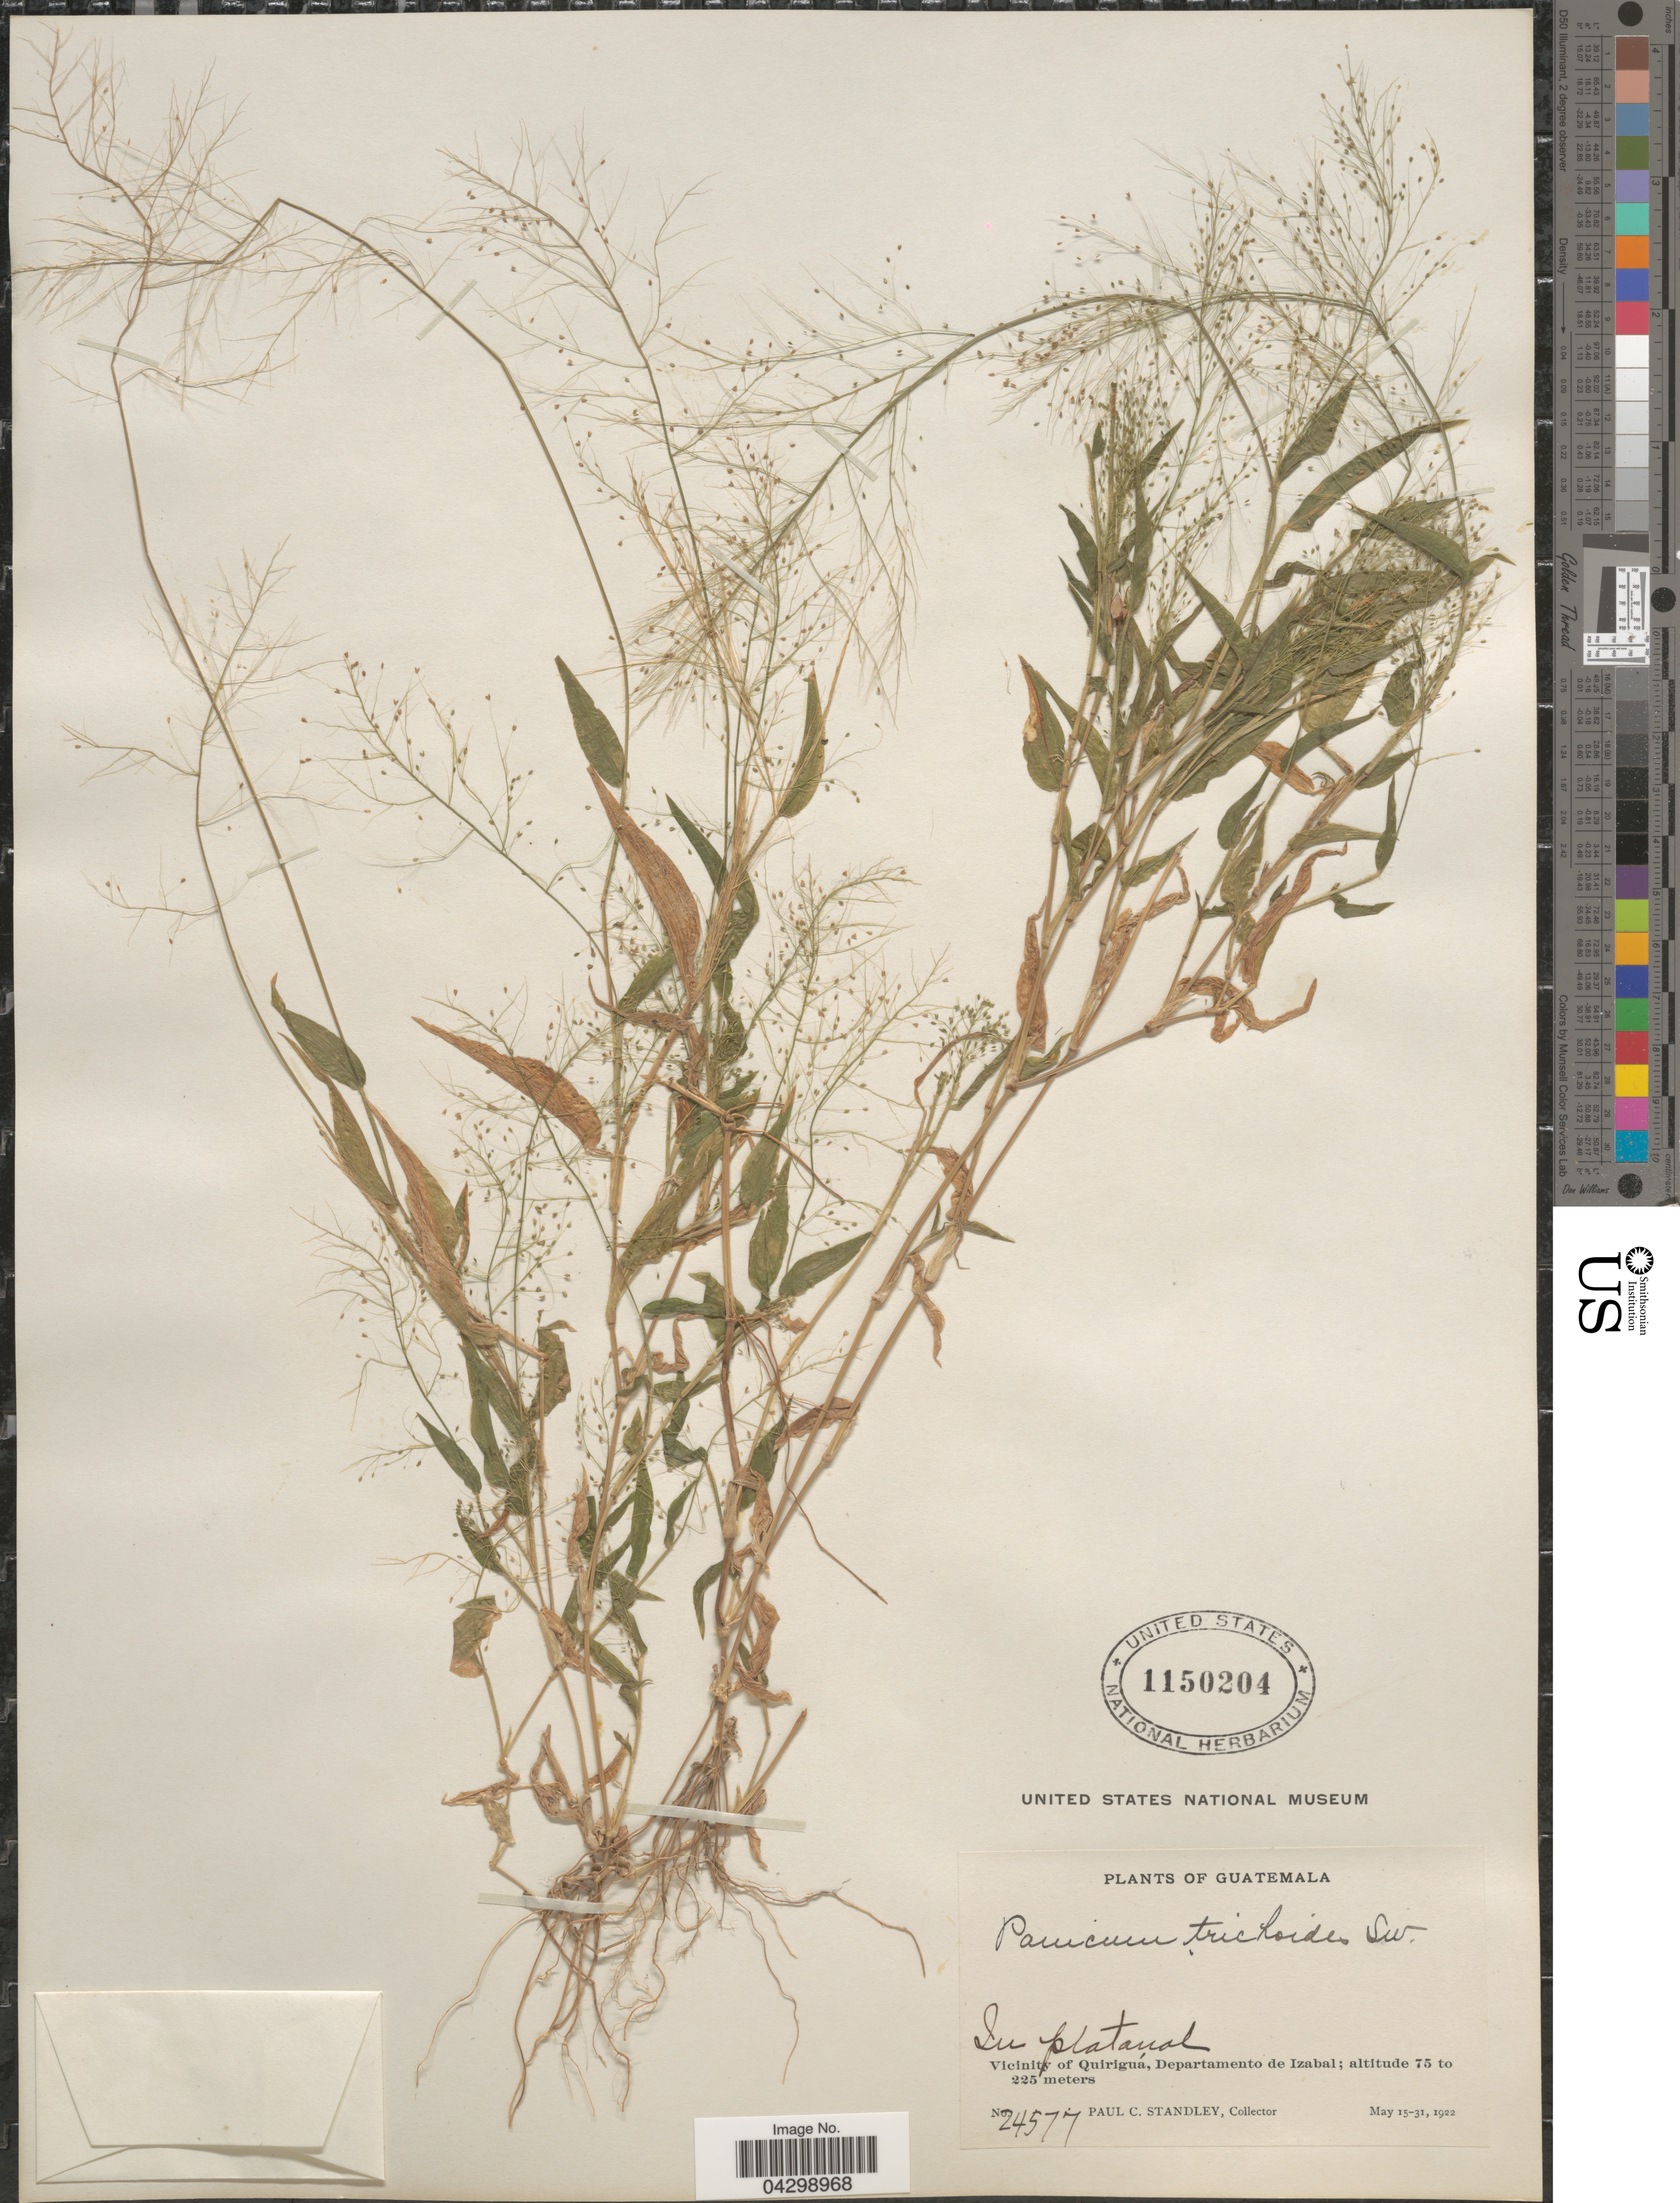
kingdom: Plantae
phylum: Tracheophyta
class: Liliopsida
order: Poales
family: Poaceae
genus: Panicum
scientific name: Panicum trichoides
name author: Sw.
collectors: P. C. Standley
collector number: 24577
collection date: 1922-05-15/1922-05-31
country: Guatemala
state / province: Izabal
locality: In platanal. Vicinity of Quiriguá, Departamento de Izabal.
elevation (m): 75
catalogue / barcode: US 1150204